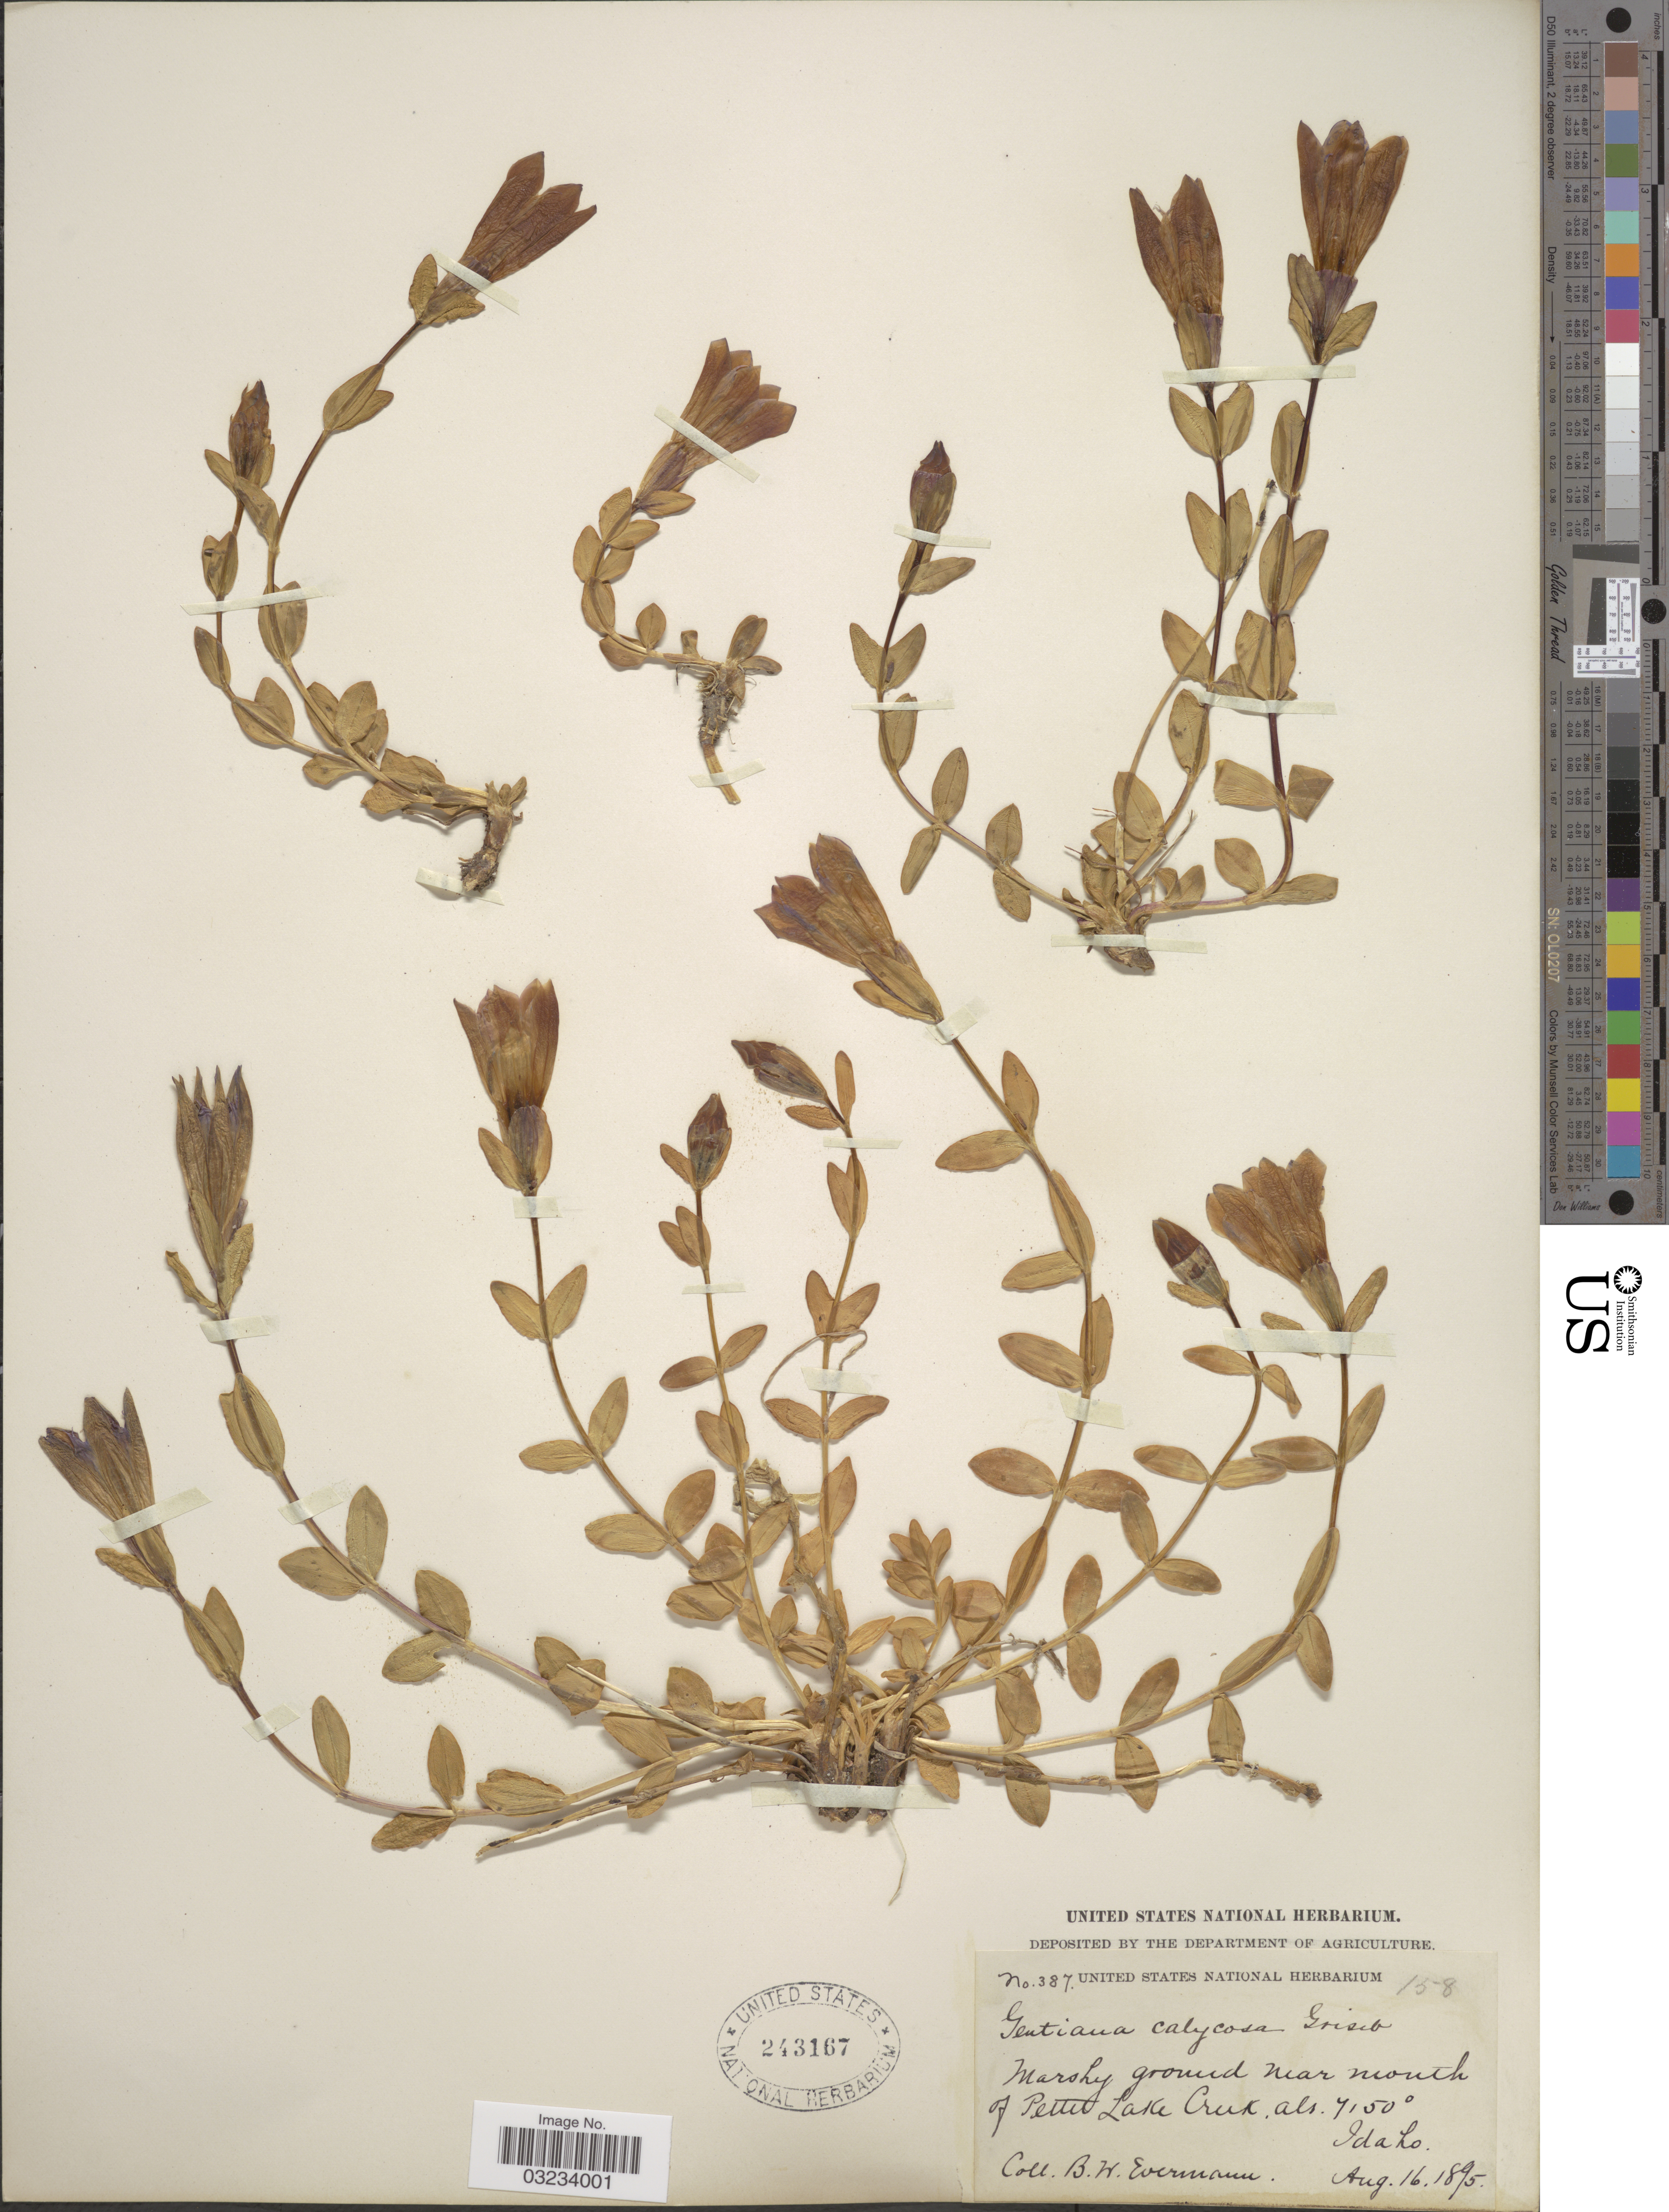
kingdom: Plantae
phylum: Tracheophyta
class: Magnoliopsida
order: Gentianales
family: Gentianaceae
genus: Gentiana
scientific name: Gentiana calycosa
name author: Griseb.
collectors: B. W. Evermann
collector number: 387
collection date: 1895-08-16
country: United States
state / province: Idaho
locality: Marshy ground near mouth of Pettit Lake Creek.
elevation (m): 2179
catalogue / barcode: US 243167